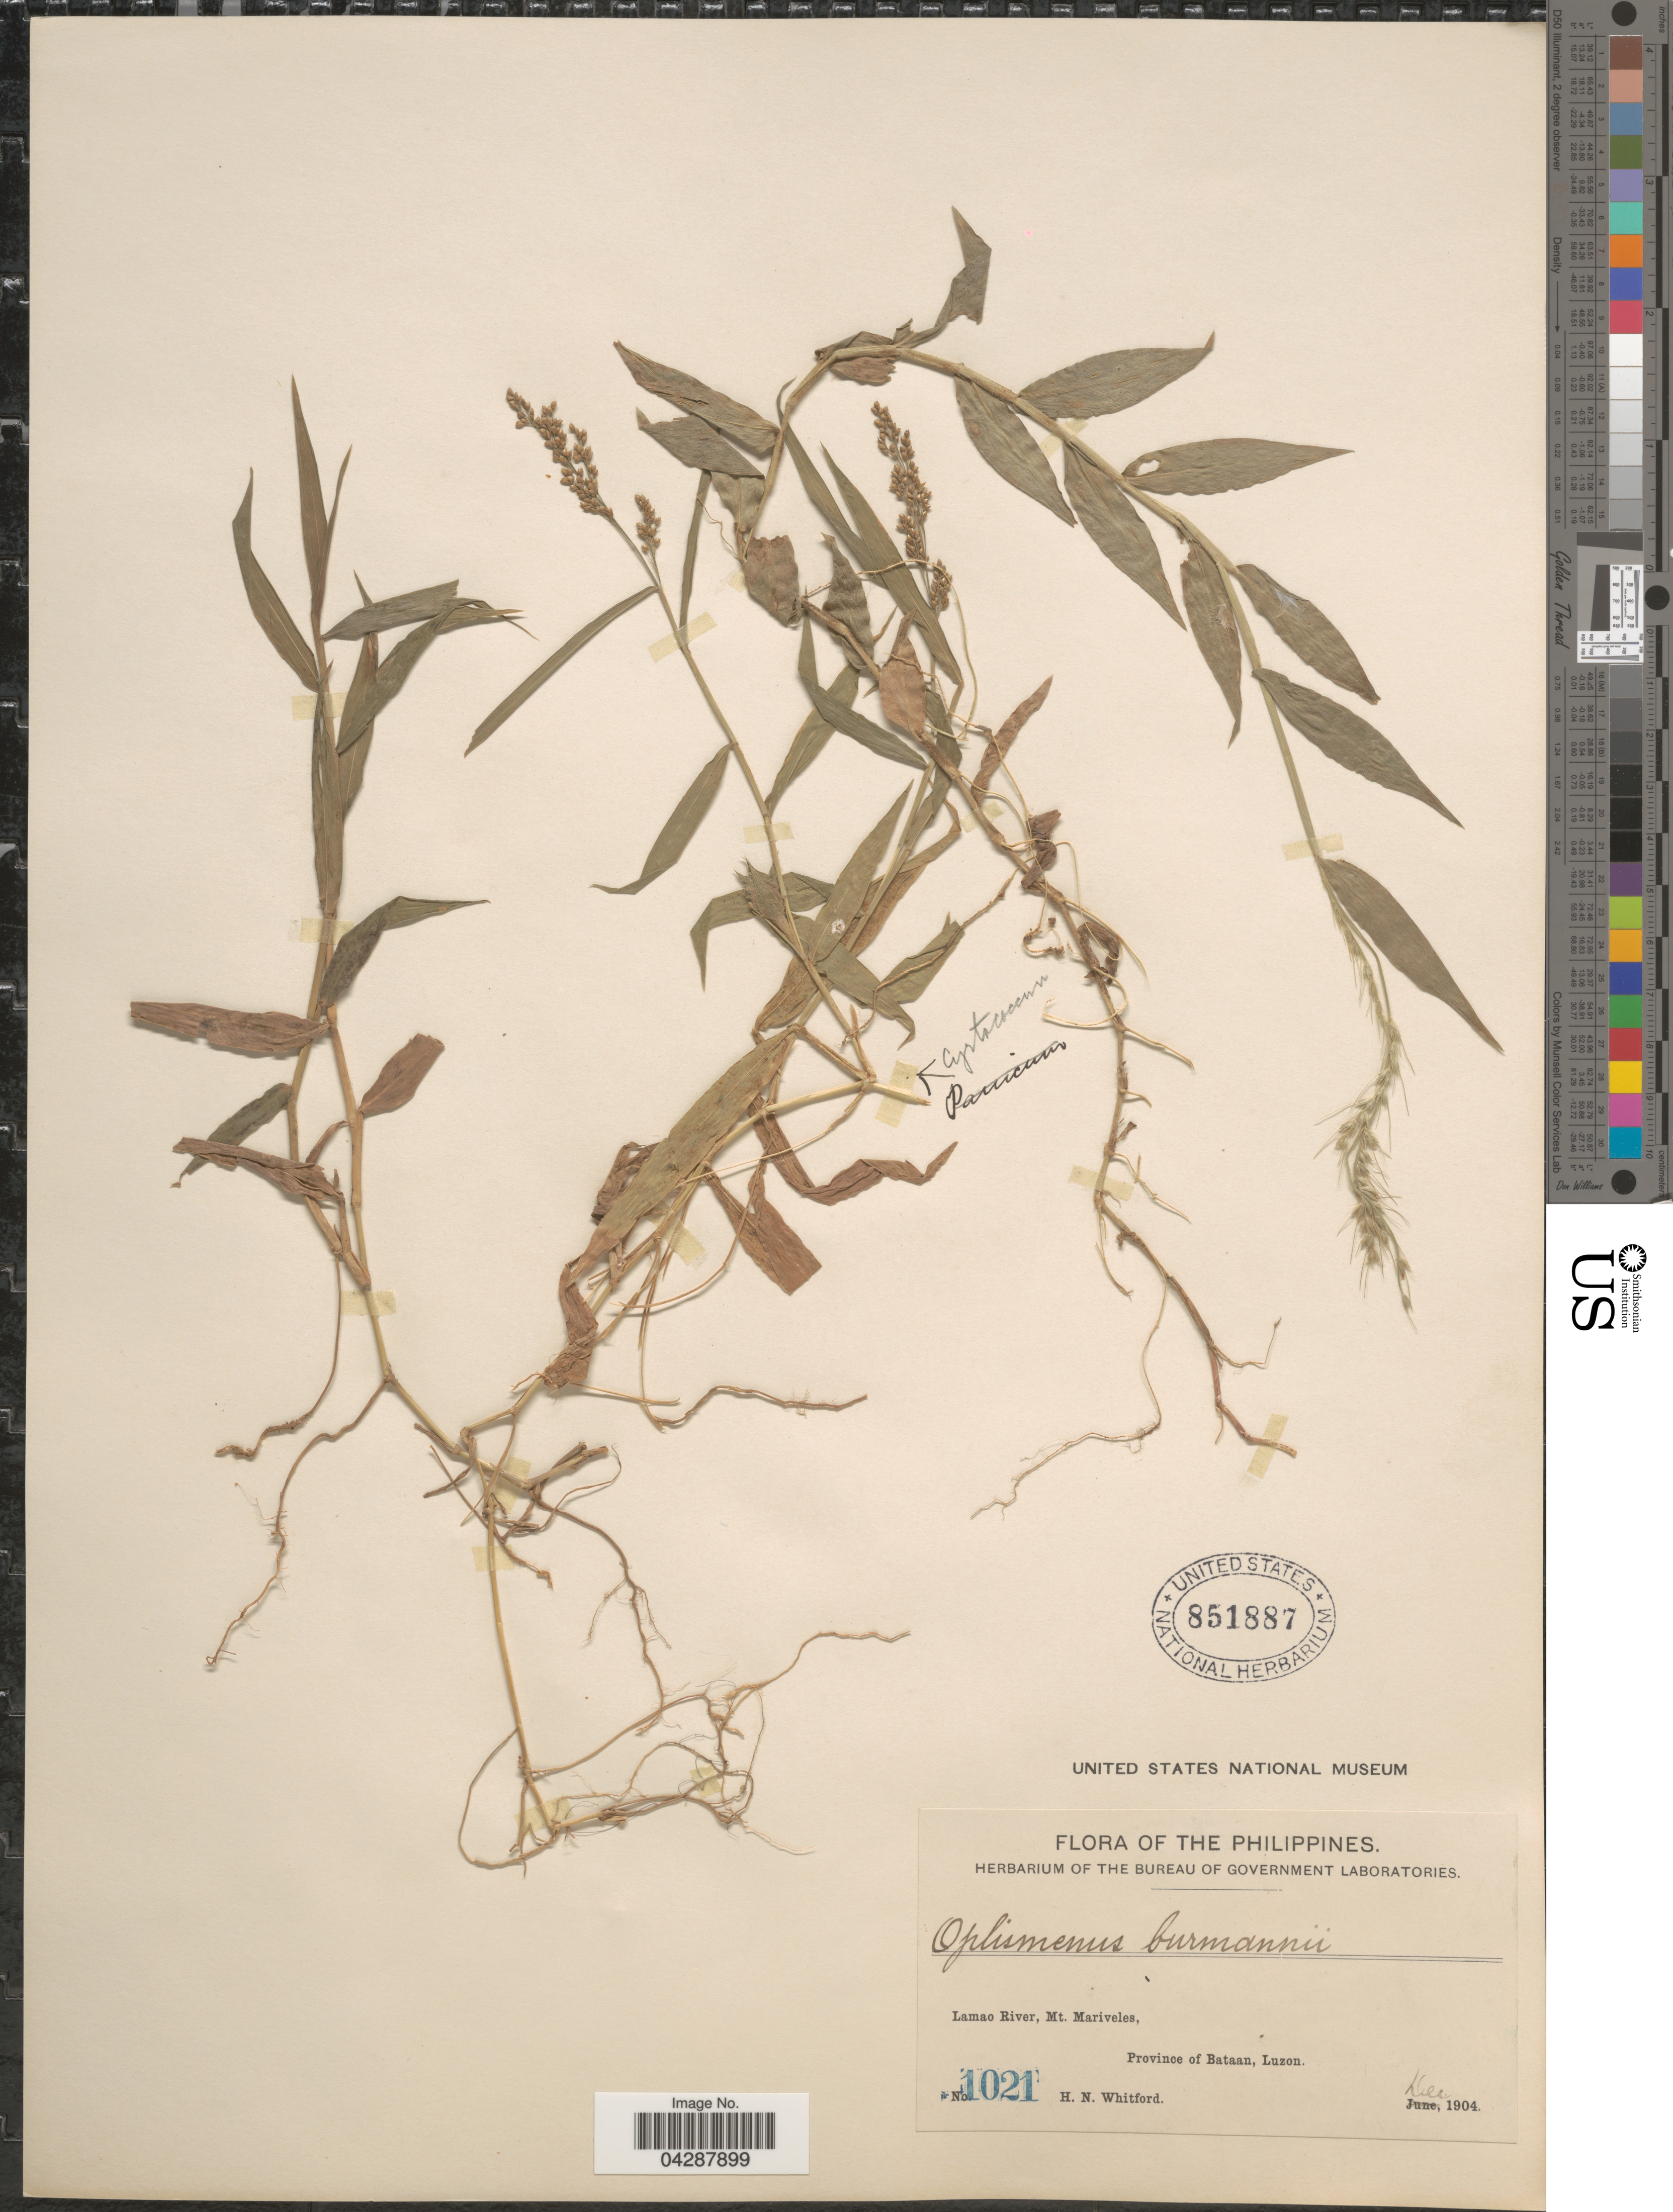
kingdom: Plantae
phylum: Tracheophyta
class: Liliopsida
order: Poales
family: Poaceae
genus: Oplismenus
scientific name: Oplismenus compositus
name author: (L.) P. Beauv.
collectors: H. N. Whitford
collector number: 1021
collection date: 1904-12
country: Philippines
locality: Lamao River, Mt. Mariveles, Province of Bataan.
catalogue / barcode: US 851887